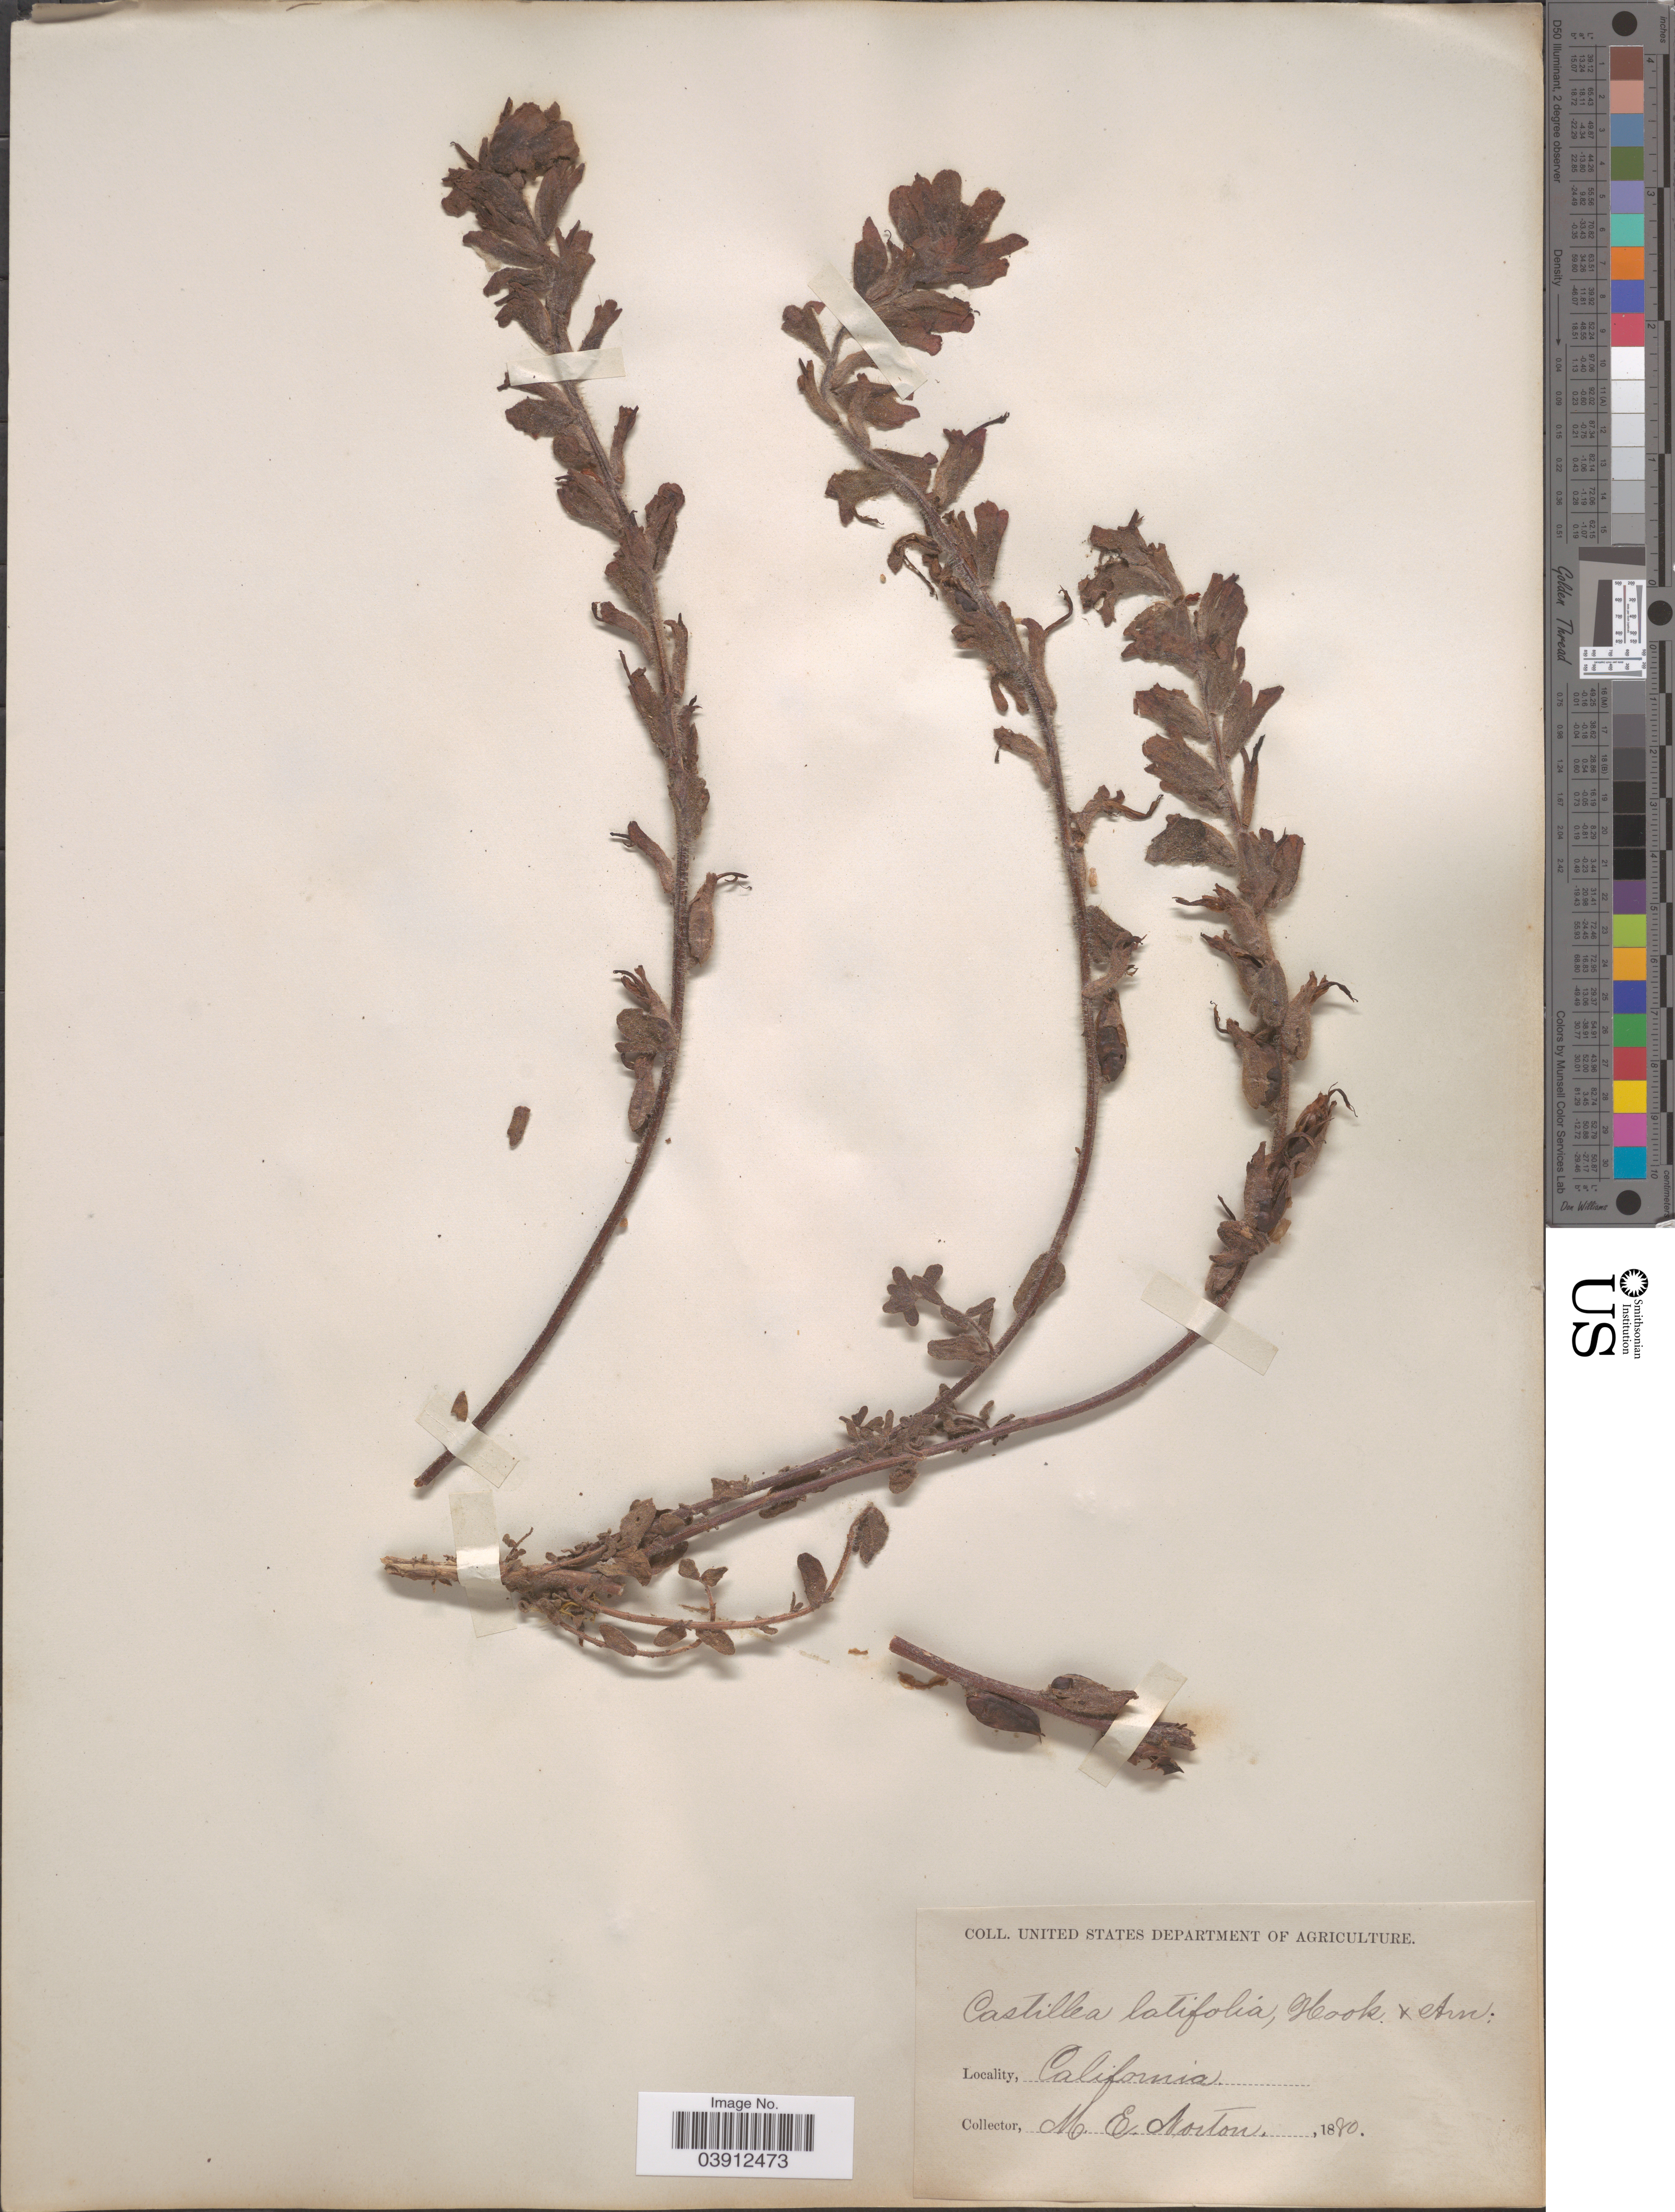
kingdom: Plantae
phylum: Tracheophyta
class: Magnoliopsida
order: Lamiales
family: Orobanchaceae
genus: Castilleja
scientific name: Castilleja latifolia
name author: Hook. & Arn.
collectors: M. Norton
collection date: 1880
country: United States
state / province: California